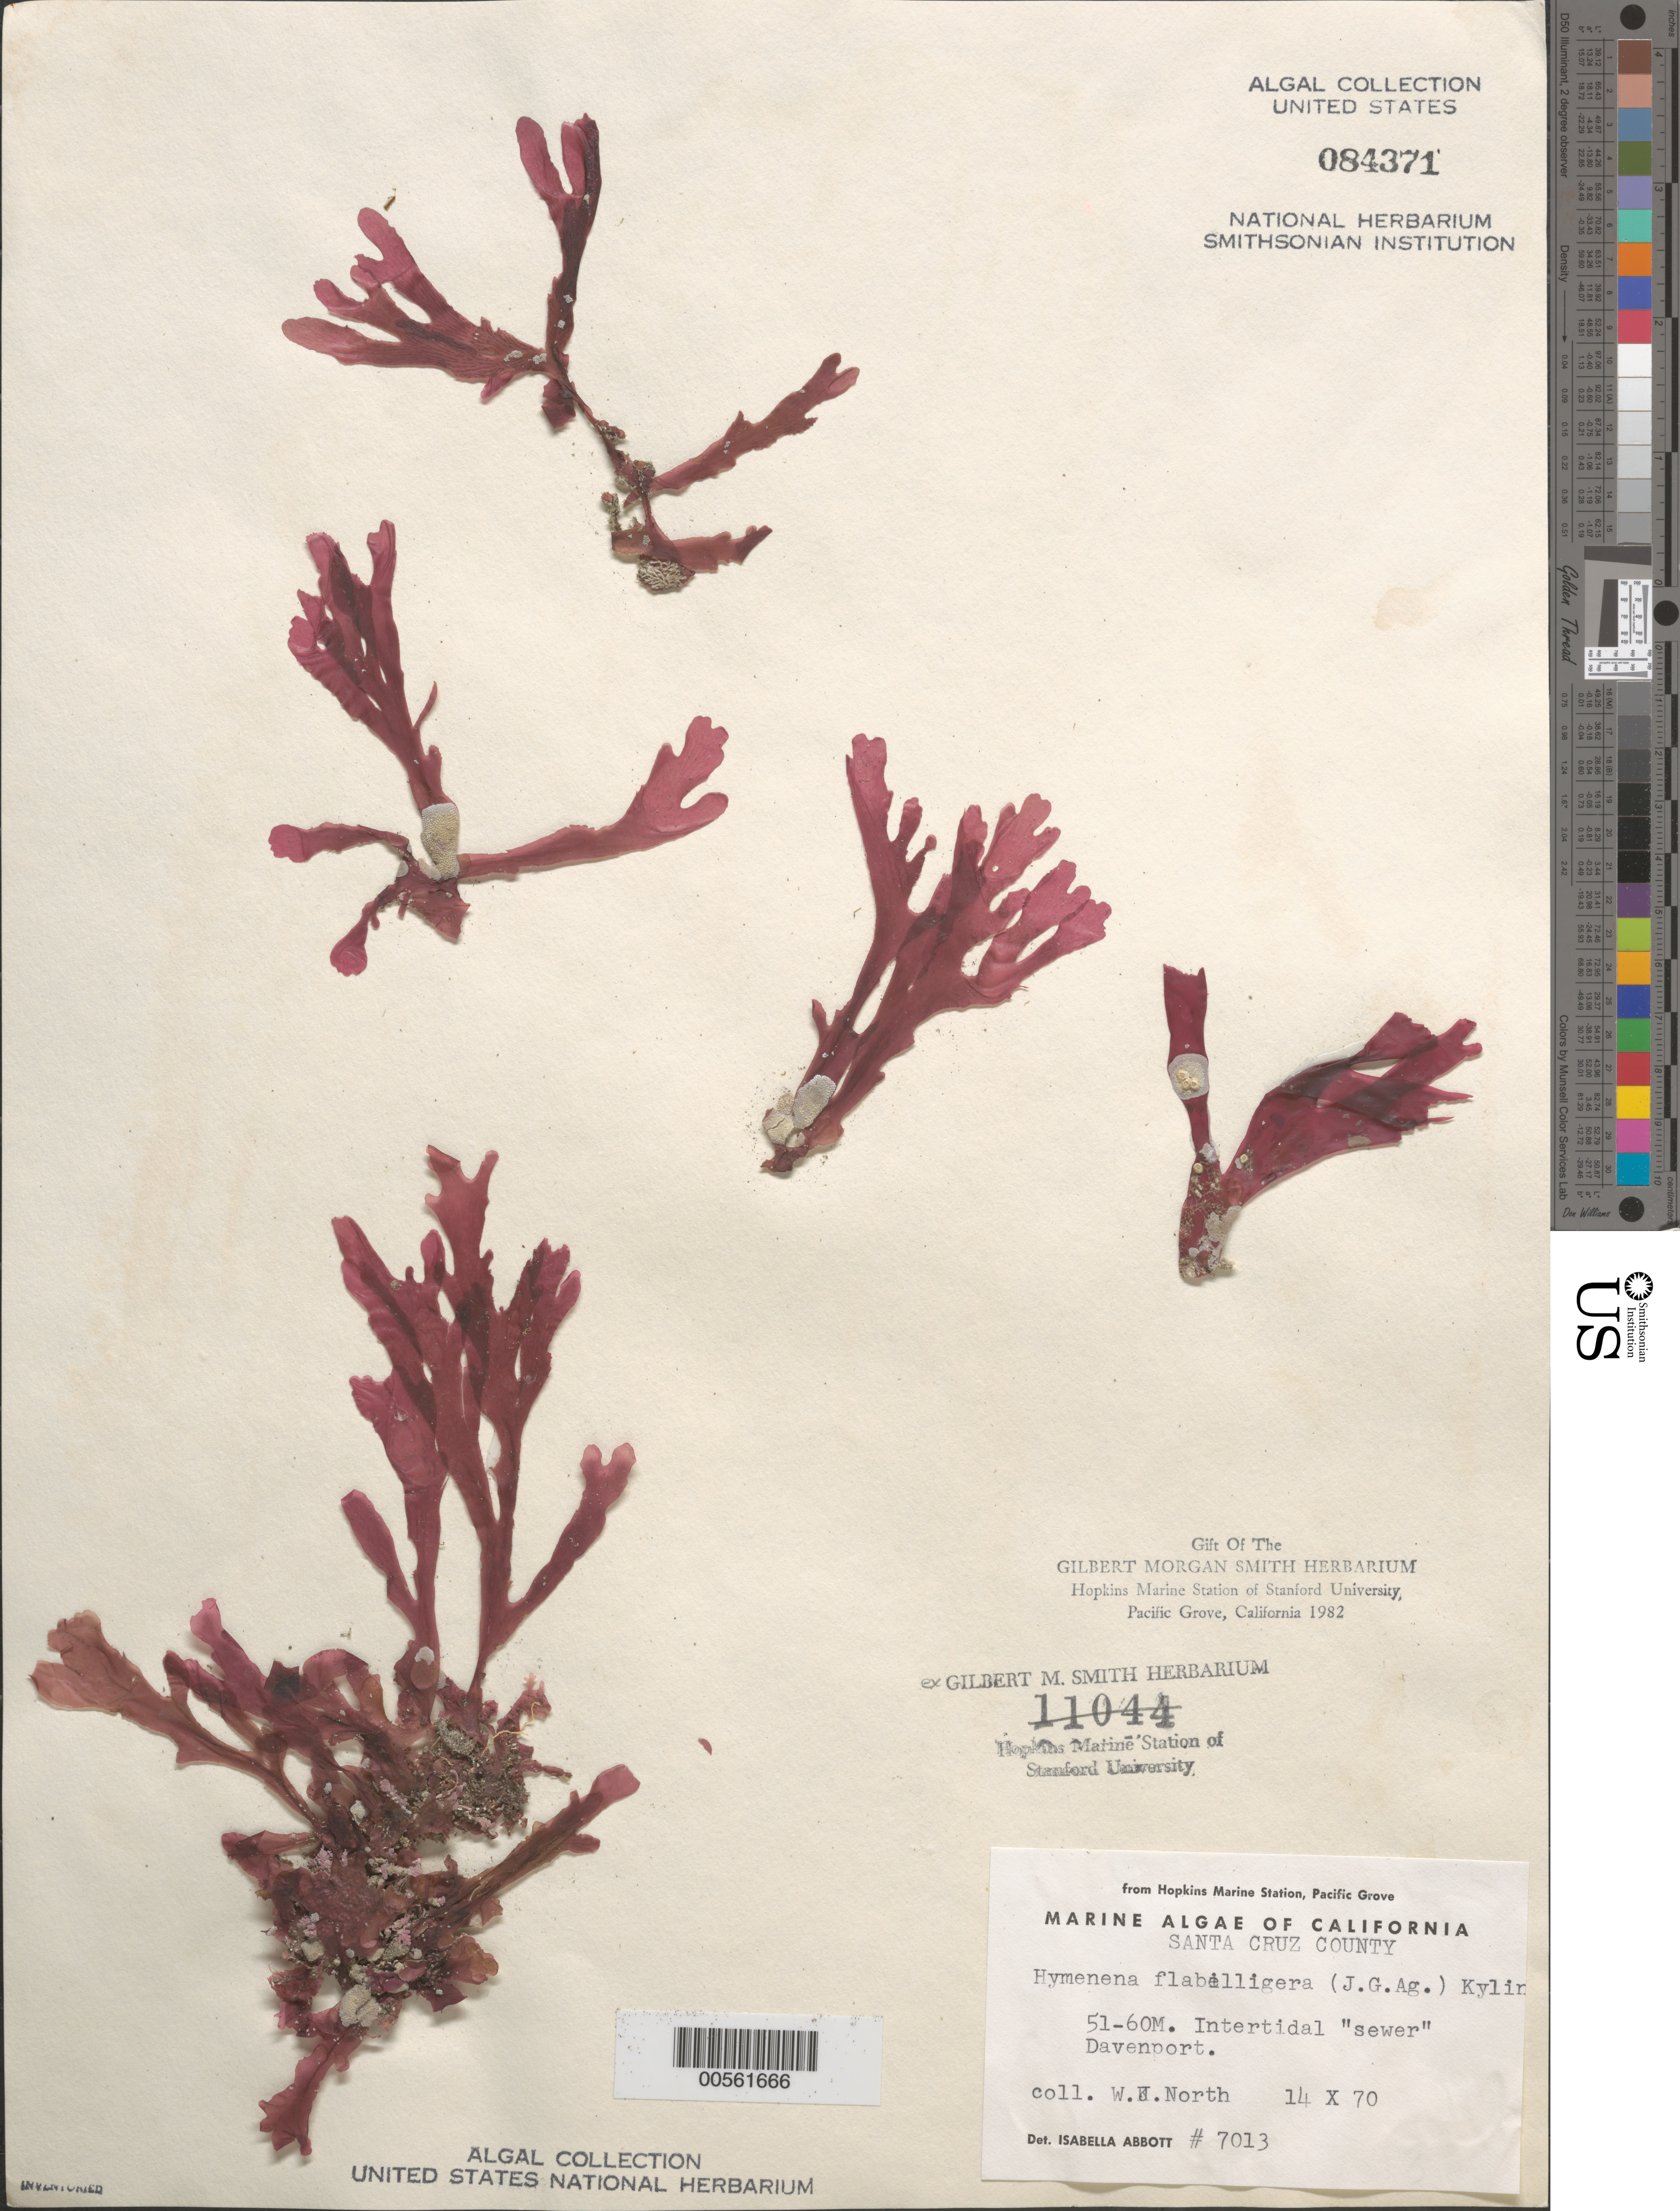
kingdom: Plantae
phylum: Rhodophyta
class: Florideophyceae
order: Ceramiales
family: Delesseriaceae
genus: Hymenena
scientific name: Hymenena flabelligera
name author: (J. Agardh) Kylin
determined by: Abbott, Isabella A.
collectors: W. North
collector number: IAA 7013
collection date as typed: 14 Oct 1970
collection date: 1970-10-14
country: United States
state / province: California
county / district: Santa Cruz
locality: Davenport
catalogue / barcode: US 84371